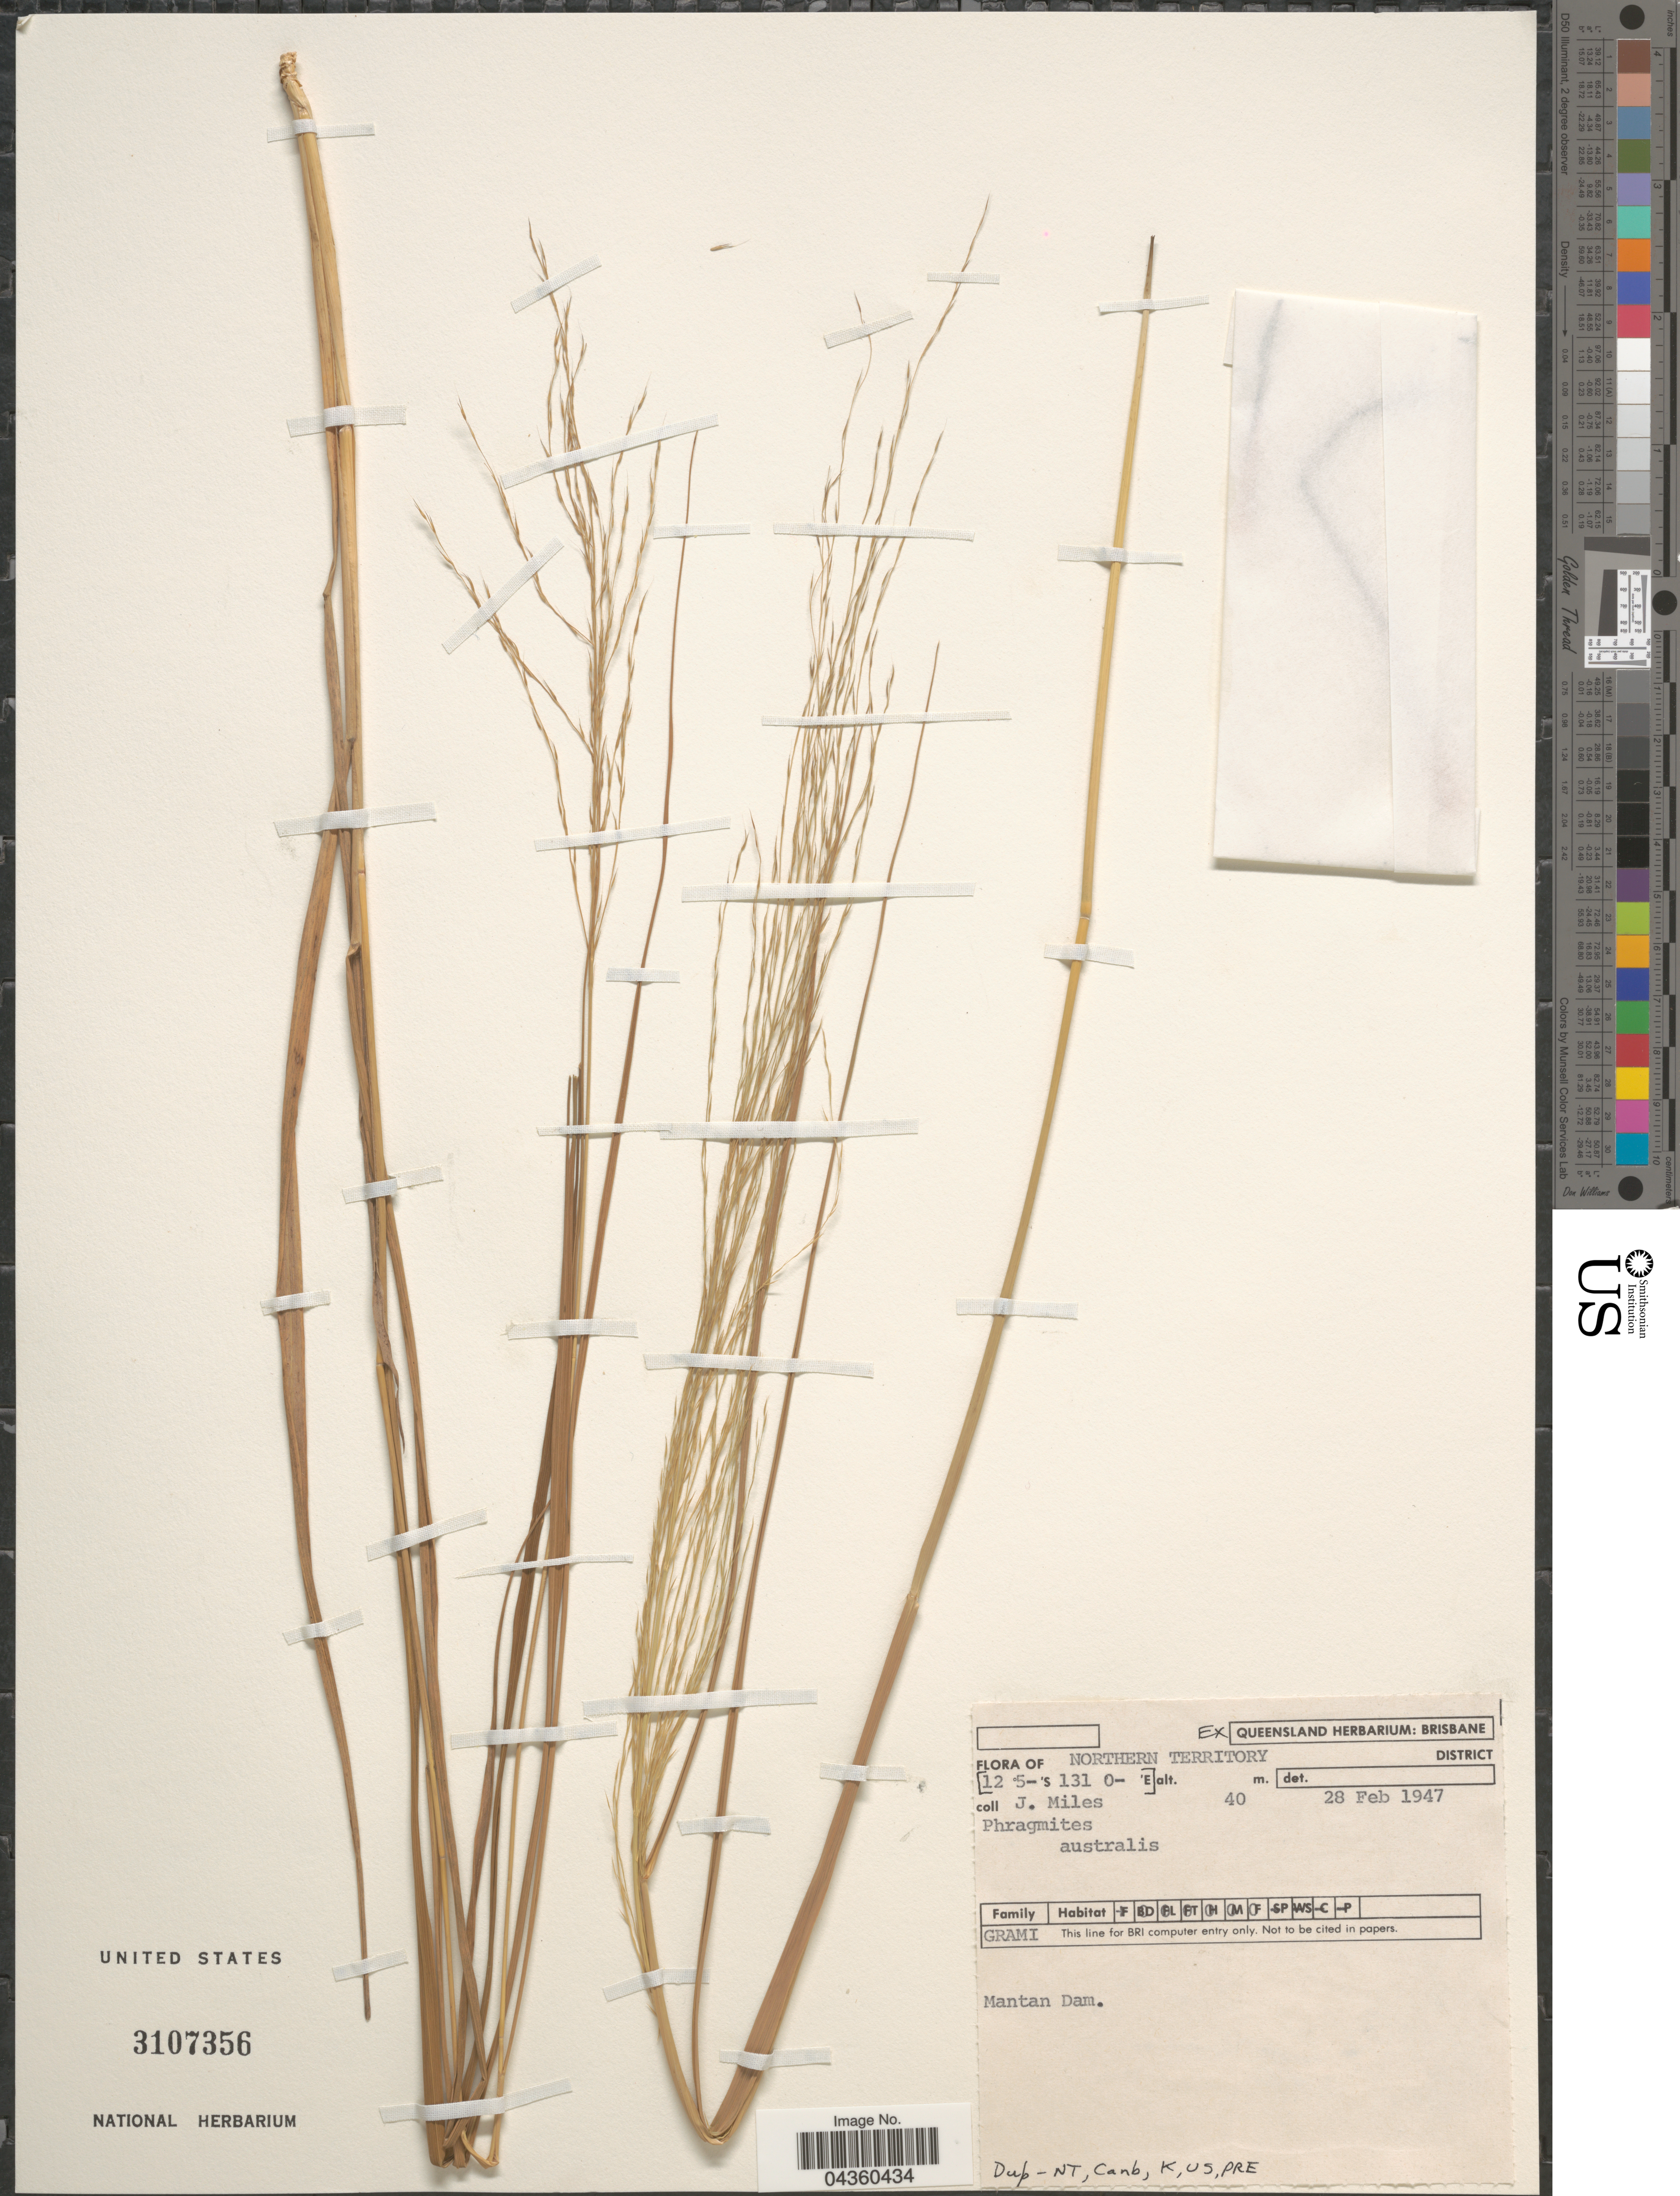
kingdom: Plantae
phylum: Tracheophyta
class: Liliopsida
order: Poales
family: Poaceae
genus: Phragmites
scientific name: Phragmites karka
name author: (Retz.) Trin. ex Steud.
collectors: J. Miles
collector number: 40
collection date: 1947-02-28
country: Australia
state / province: Northern Territory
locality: Mantan Dam.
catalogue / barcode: US 3107356